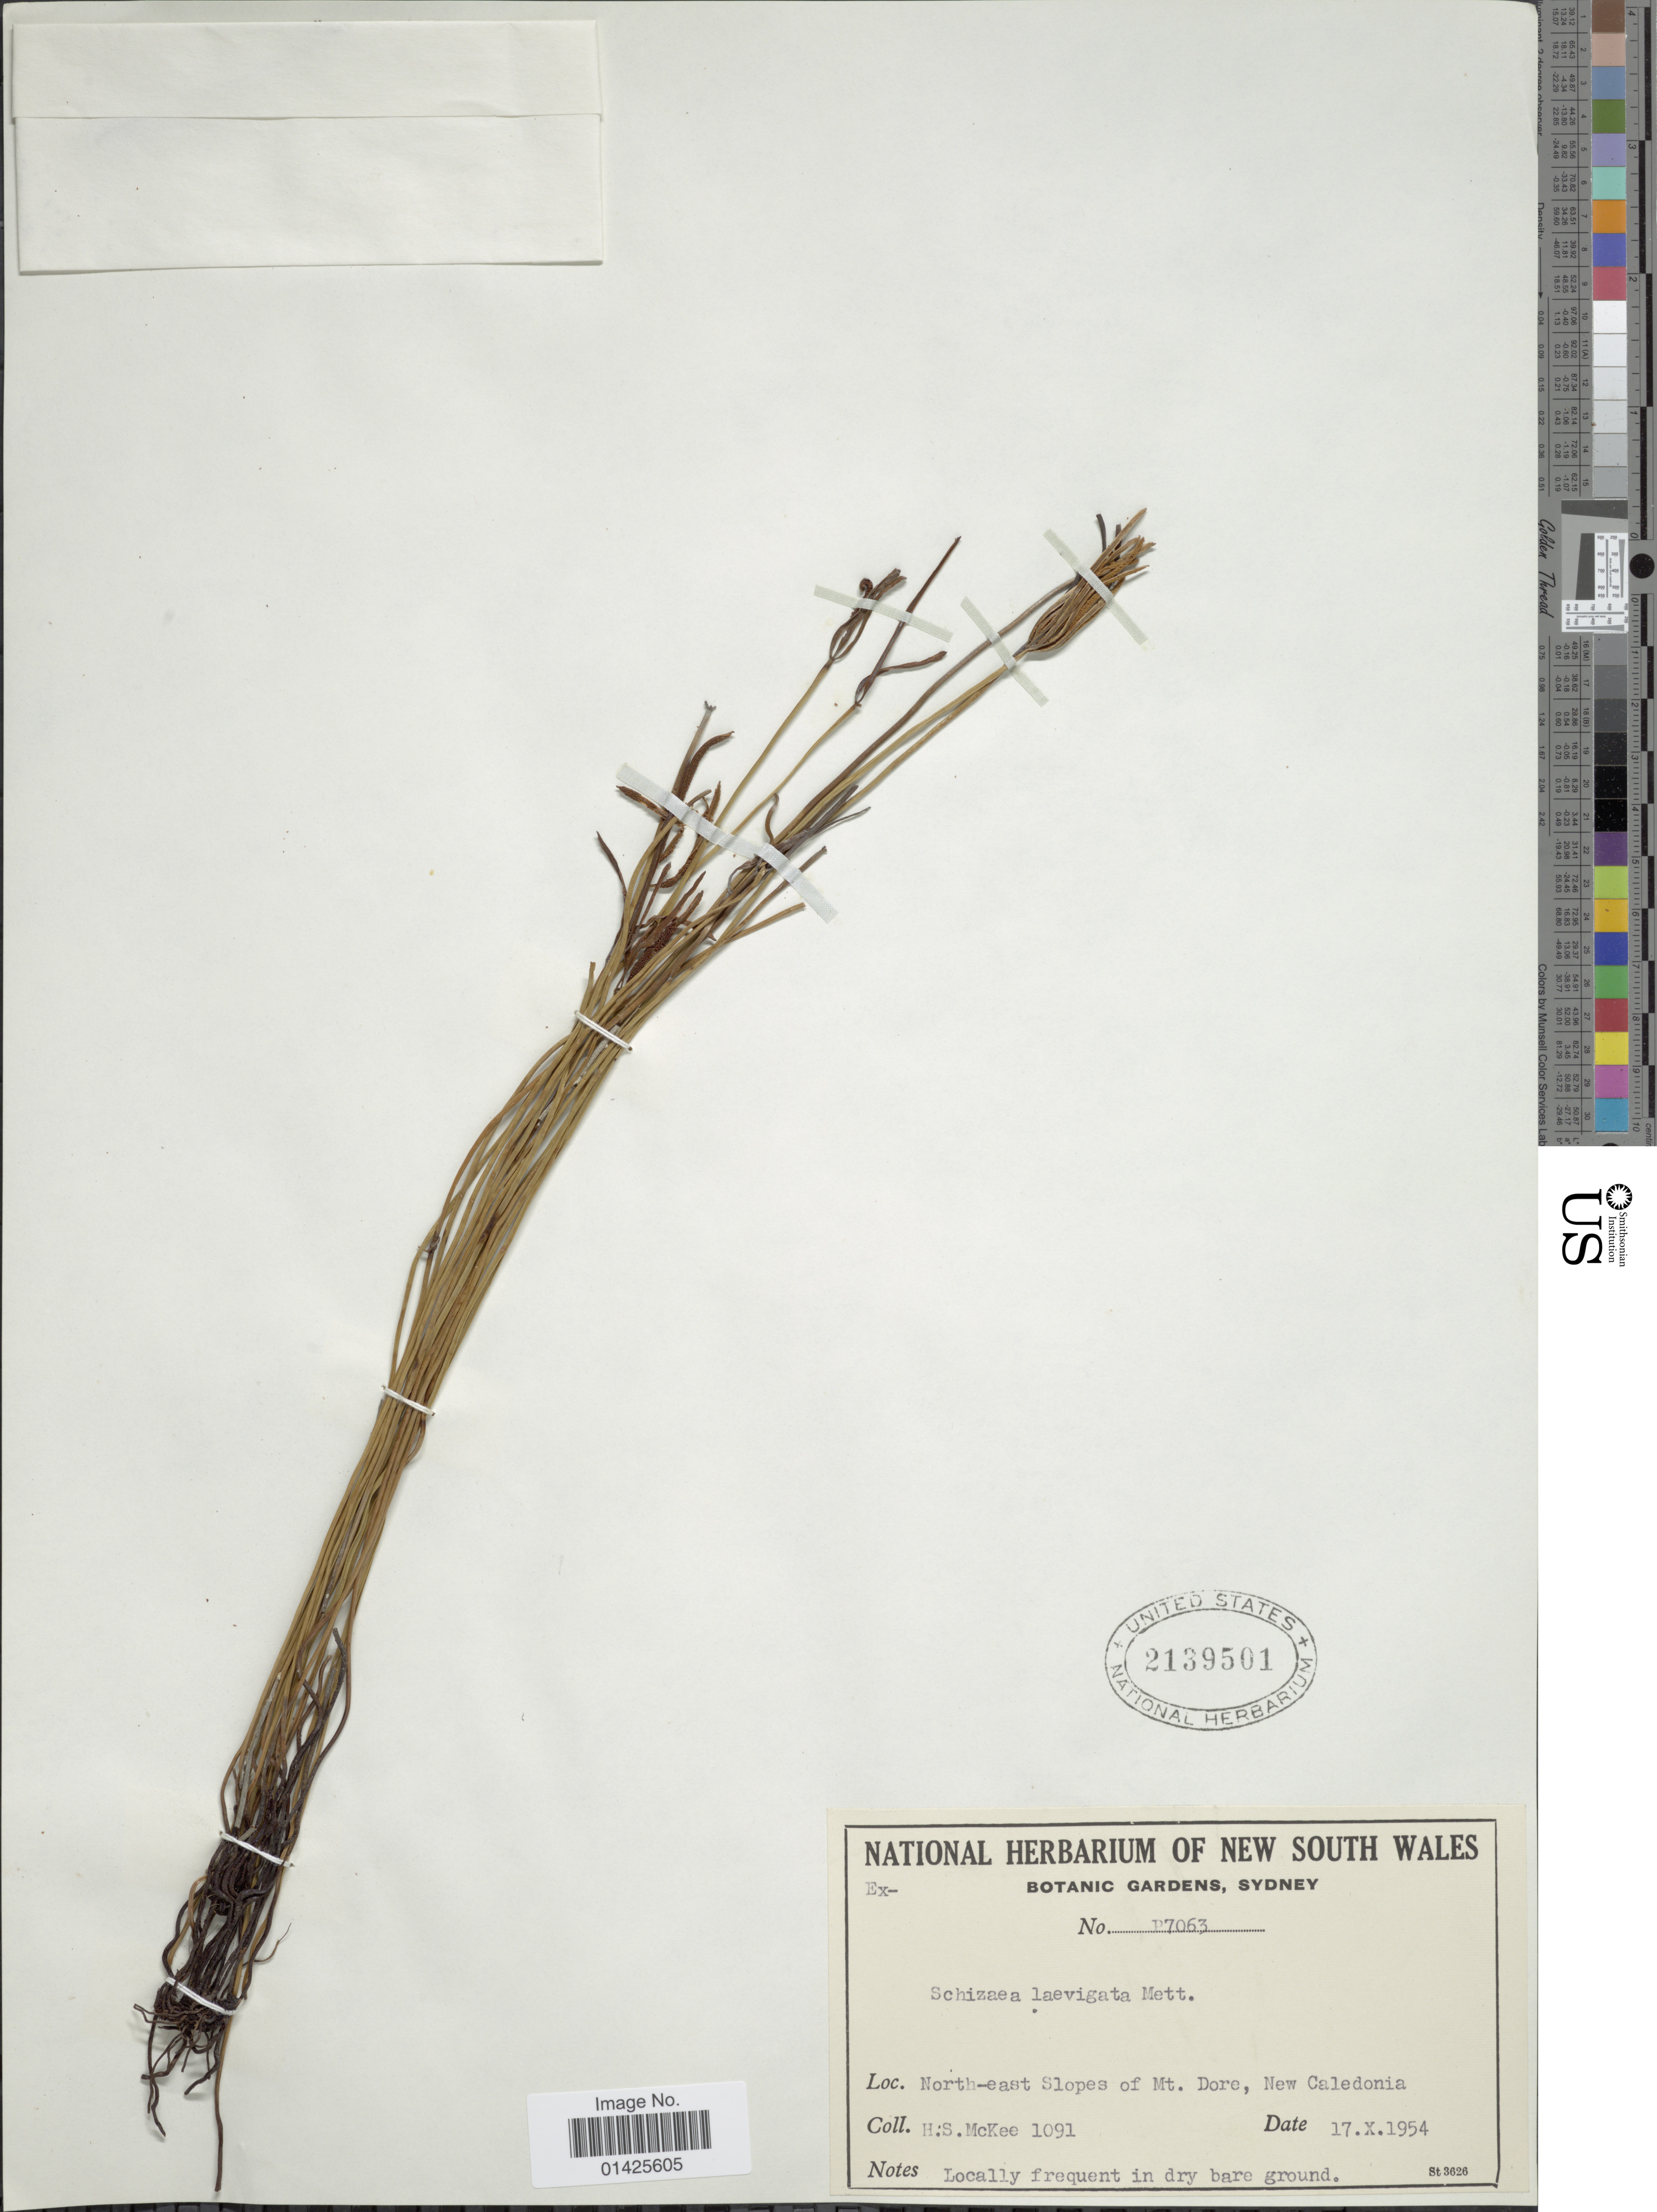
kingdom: Plantae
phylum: Tracheophyta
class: Polypodiopsida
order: Schizaeales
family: Schizaeaceae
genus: Actinostachys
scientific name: Actinostachys laevigata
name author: (Mett.) C.F. Reed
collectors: H. S. McKee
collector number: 1091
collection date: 1954-10-17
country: New Caledonia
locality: North-east Slopes of Mt. Dore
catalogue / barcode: US 2139501